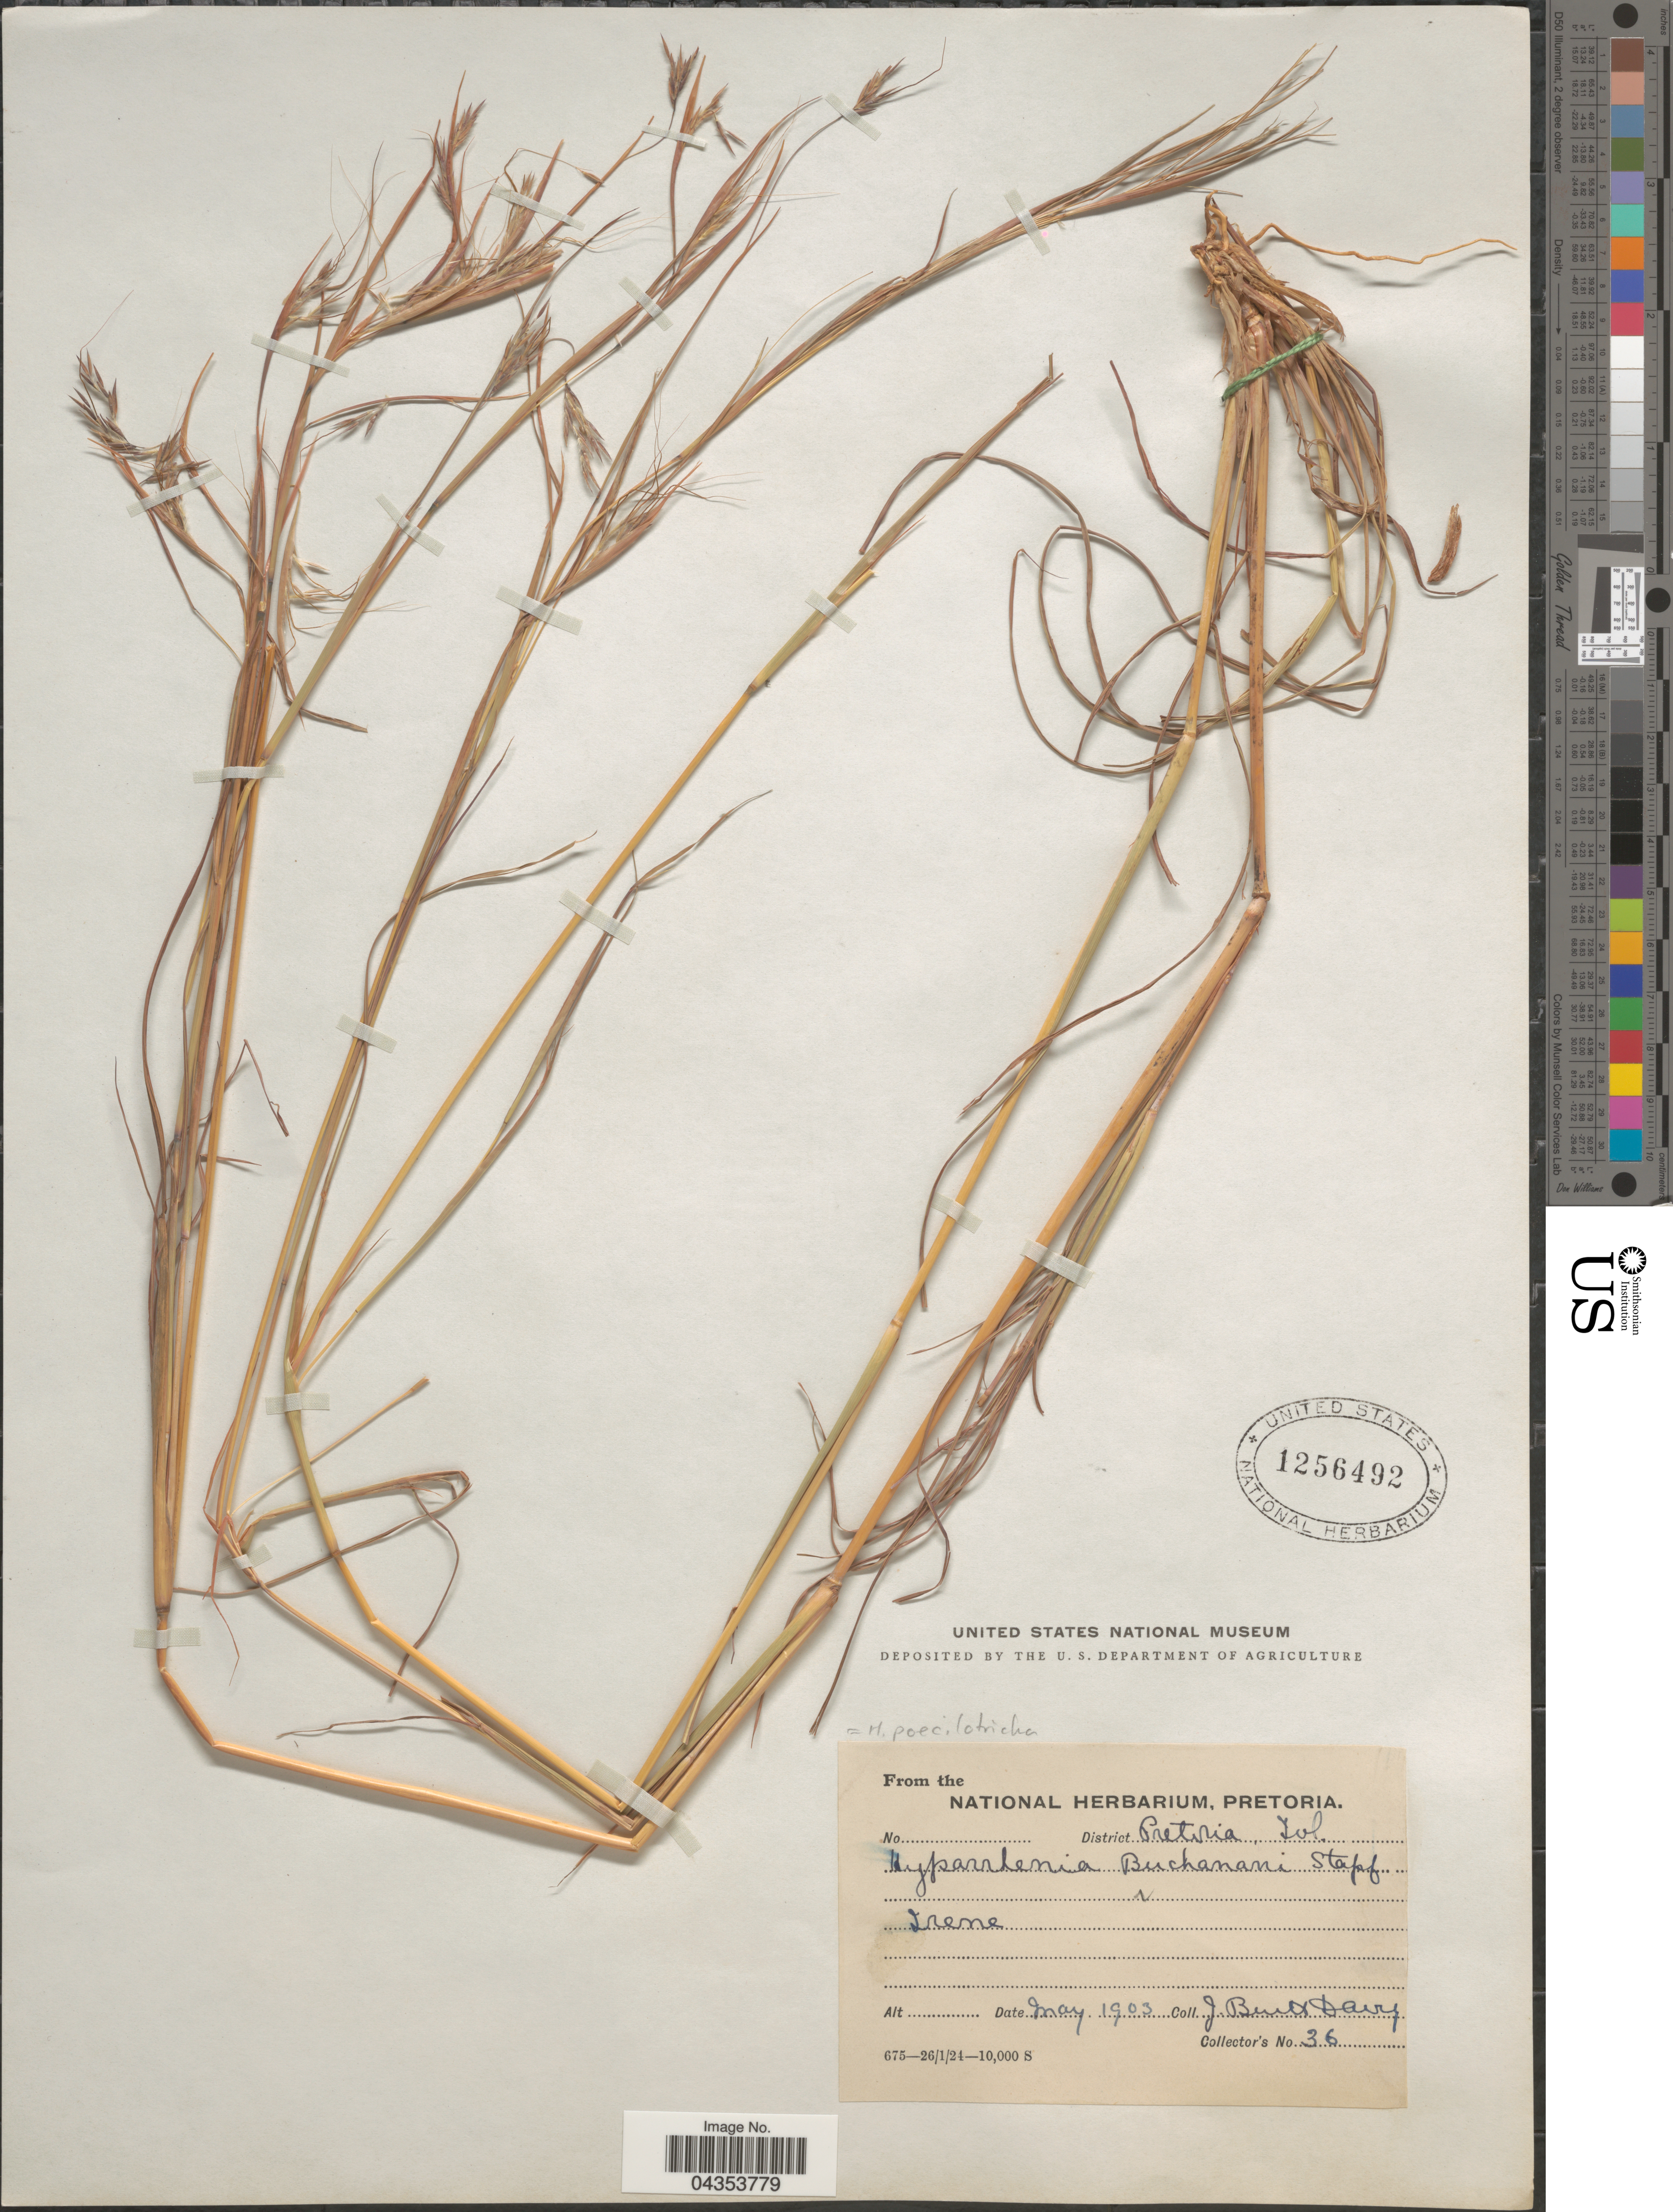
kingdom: Plantae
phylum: Tracheophyta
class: Liliopsida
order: Poales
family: Poaceae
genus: Hyparrhenia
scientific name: Hyparrhenia poecilotricha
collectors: J. Burtt Davy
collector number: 36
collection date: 1903-05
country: South Africa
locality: District Pretoria. Tvl.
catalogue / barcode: US 1256492